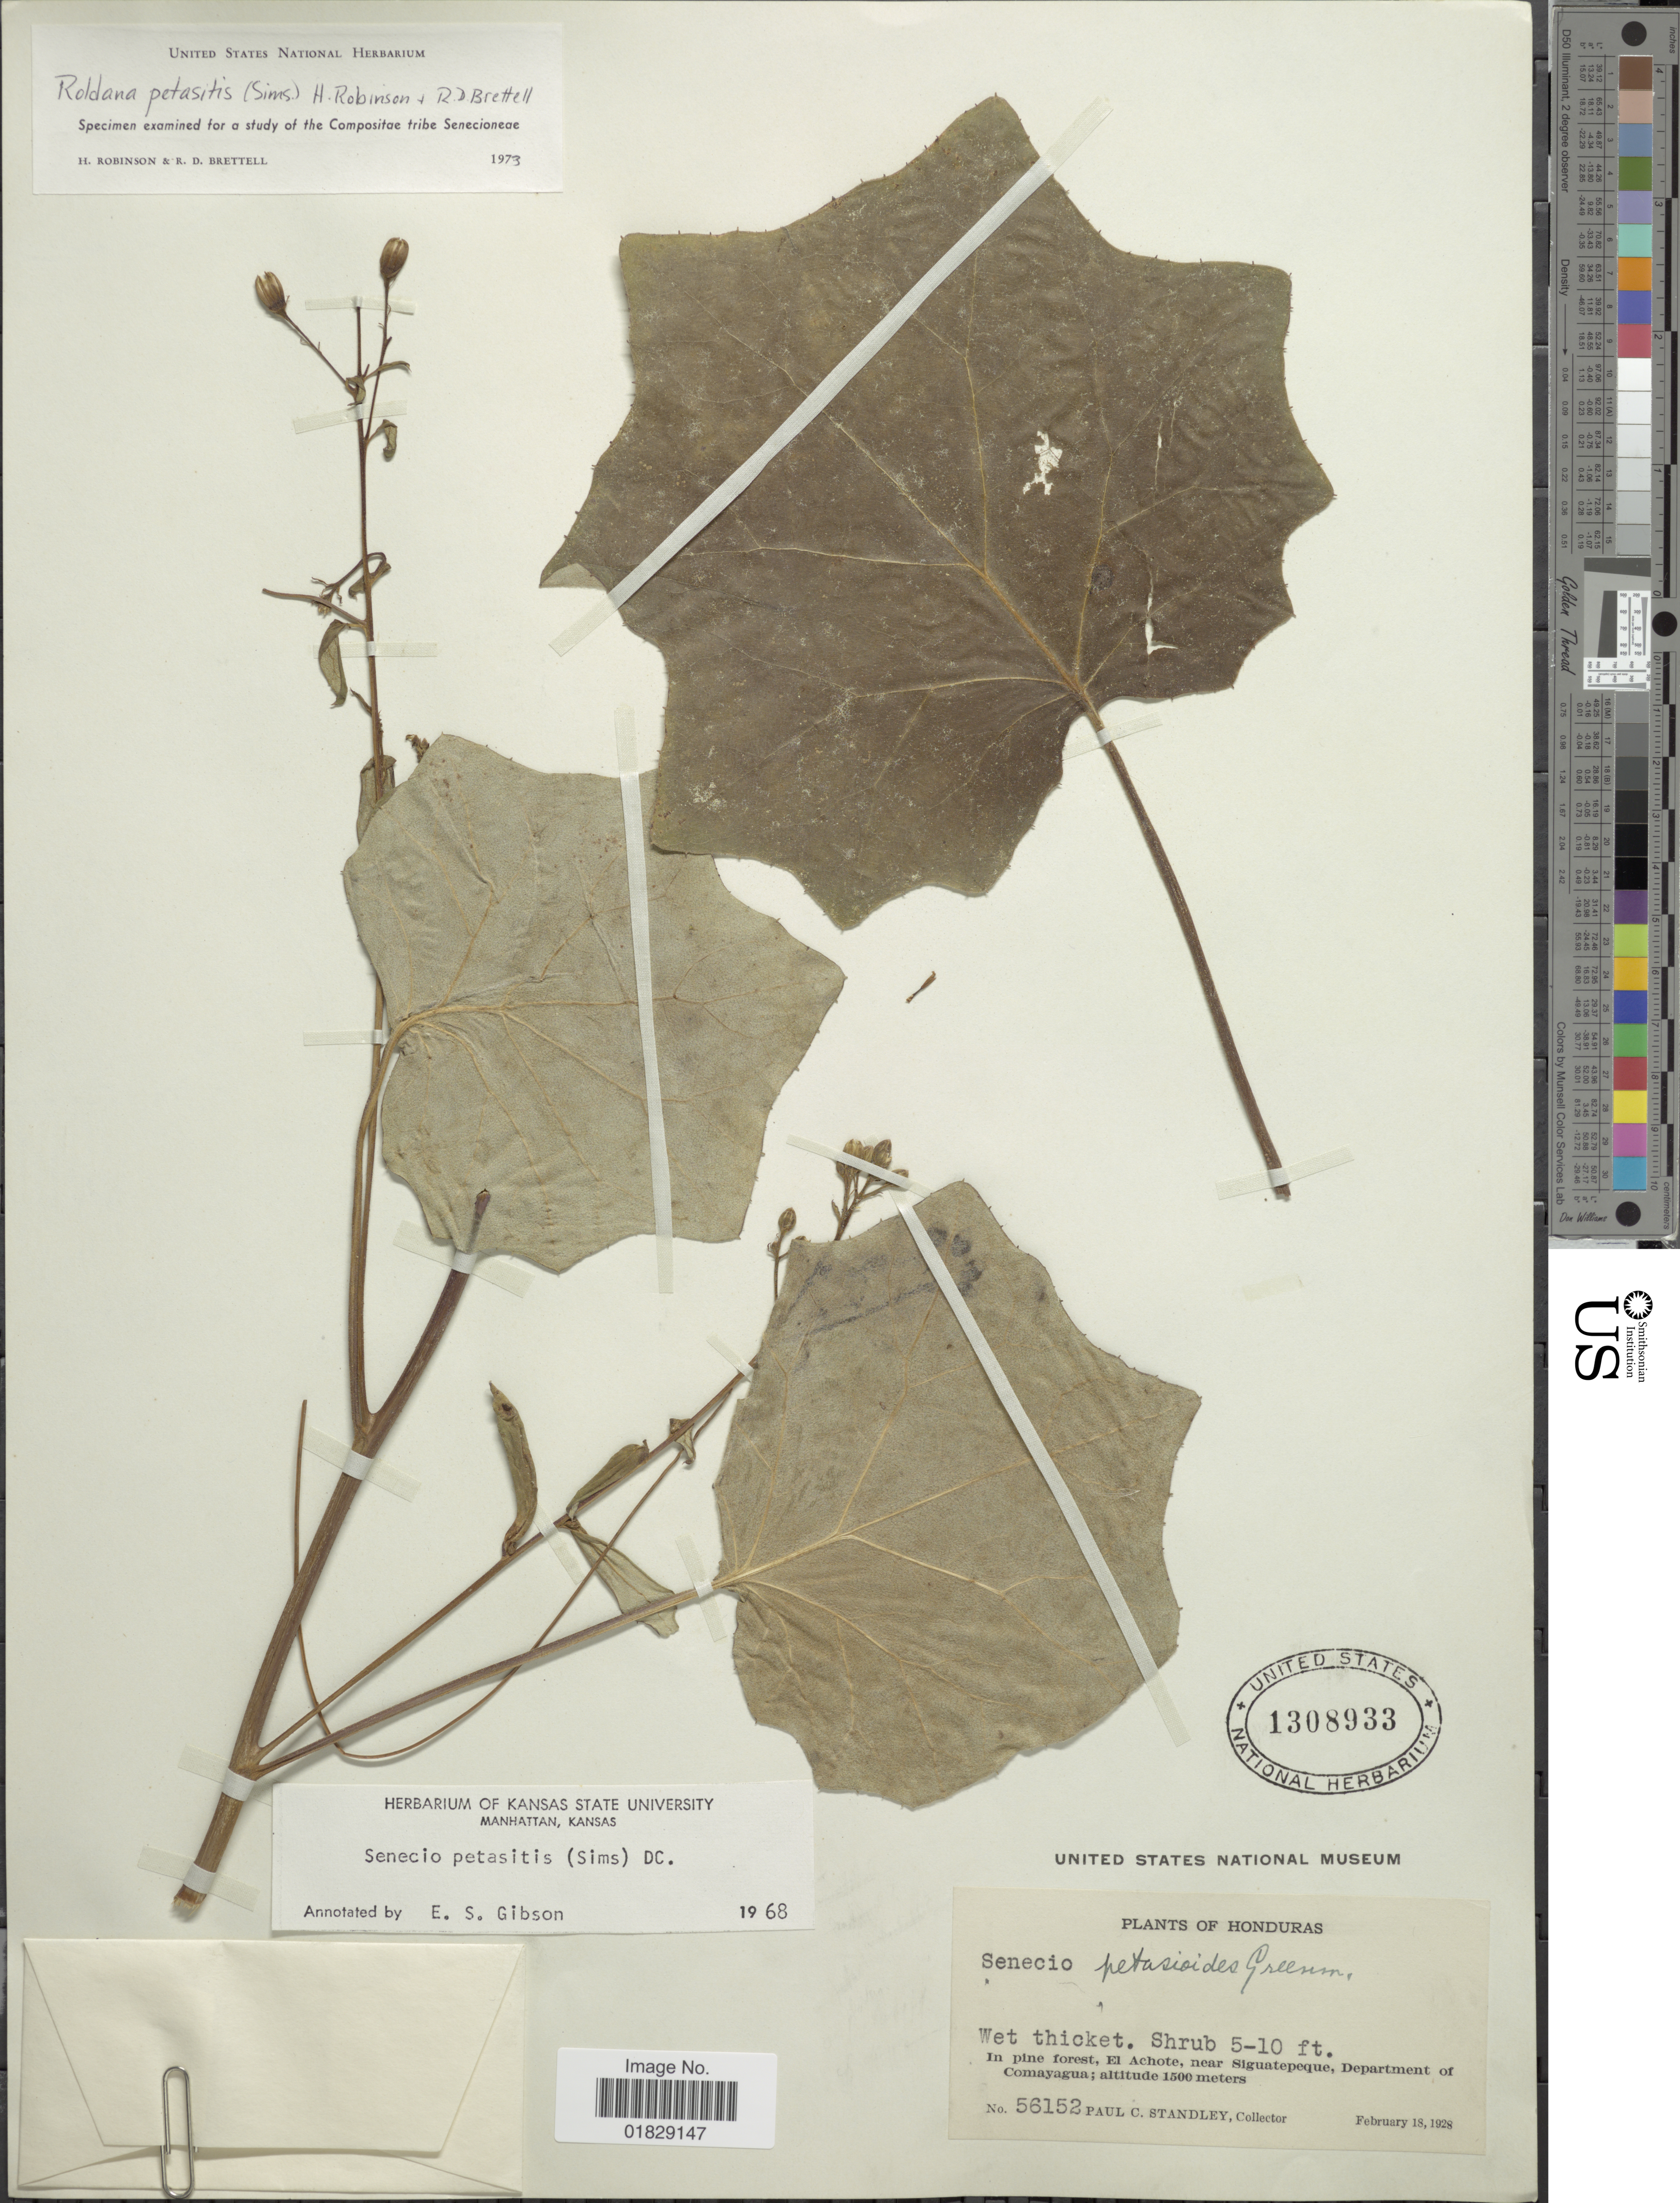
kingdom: Plantae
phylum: Tracheophyta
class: Magnoliopsida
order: Asterales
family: Asteraceae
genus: Roldana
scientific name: Roldana petasitis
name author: (Sims) H. Rob. & Brettell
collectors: P. C. Standley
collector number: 56152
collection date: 1928-02-18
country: Honduras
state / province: Comayagua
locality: In pine forest, El Achote, near Siguatepeque, Department of Comayagua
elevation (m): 1500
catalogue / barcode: US 1308933